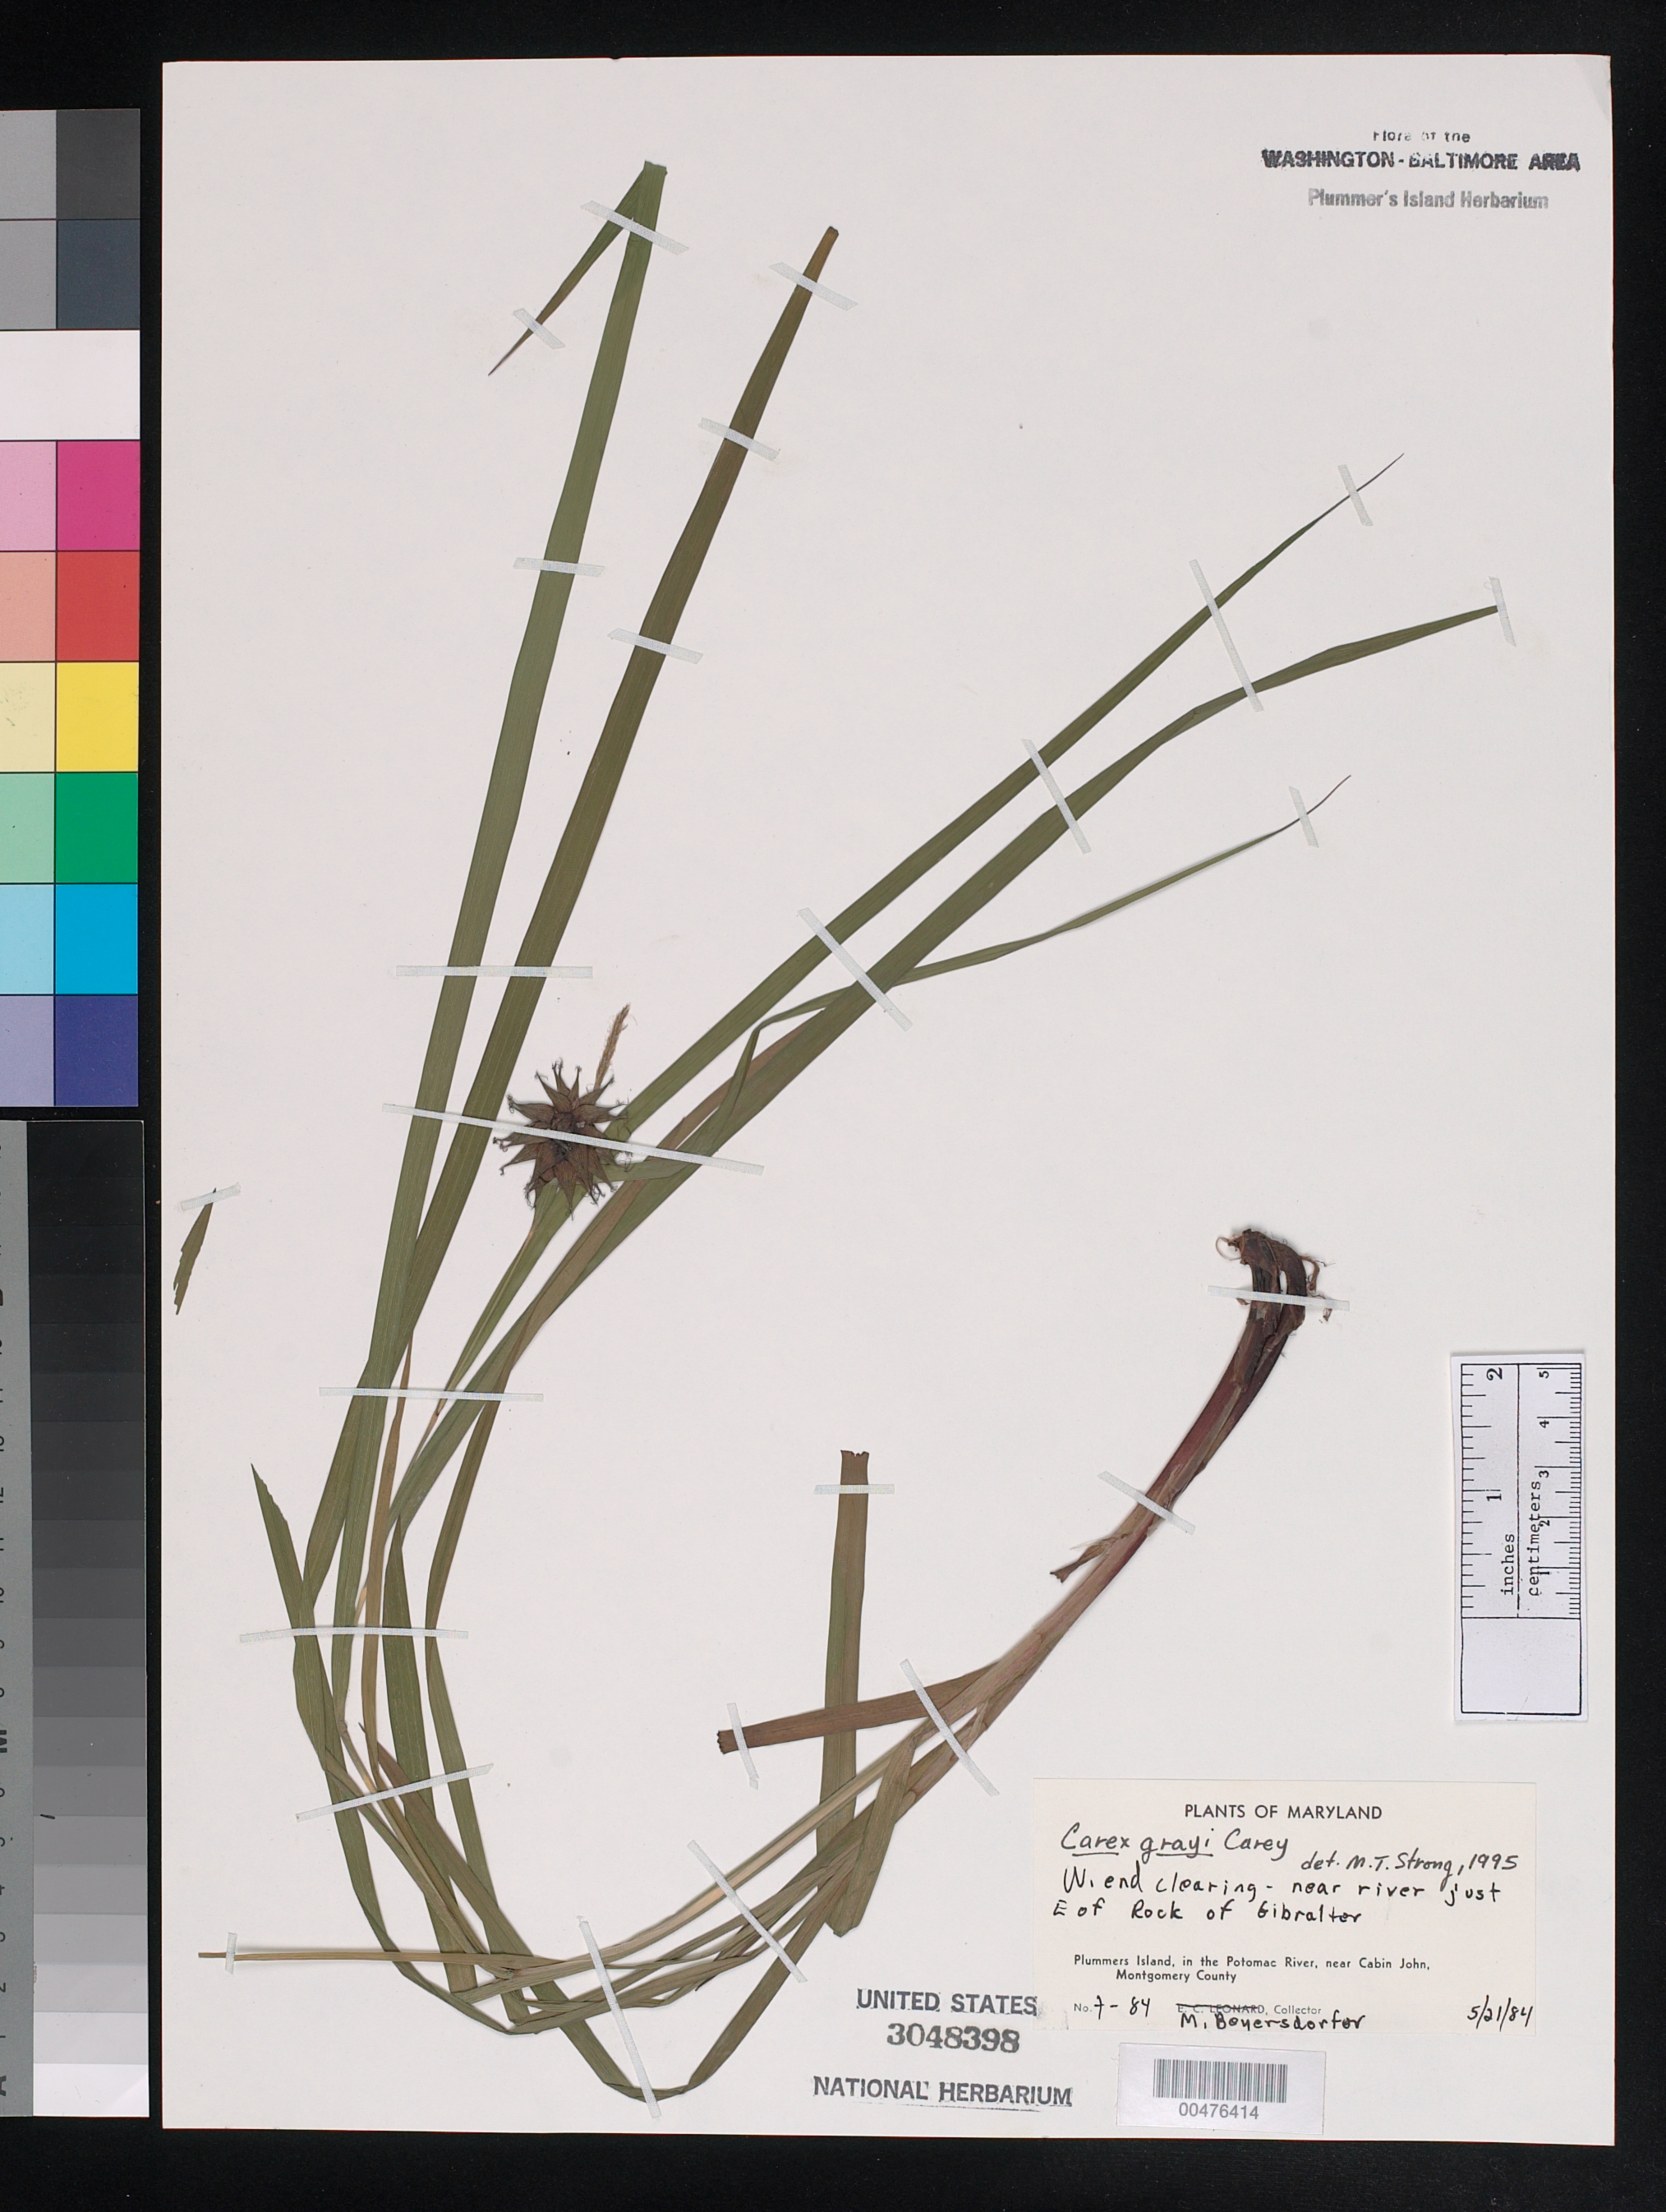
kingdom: Plantae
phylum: Tracheophyta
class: Liliopsida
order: Poales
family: Cyperaceae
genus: Carex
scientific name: Carex grayi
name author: J. Carey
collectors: M. Beyersdorfer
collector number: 7-84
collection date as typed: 21 May 1984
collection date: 1984-05-21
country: United States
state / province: Maryland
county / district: Montgomery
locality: W. end clearing - near river just E of Rock of Gibraltar.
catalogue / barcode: US 3048398